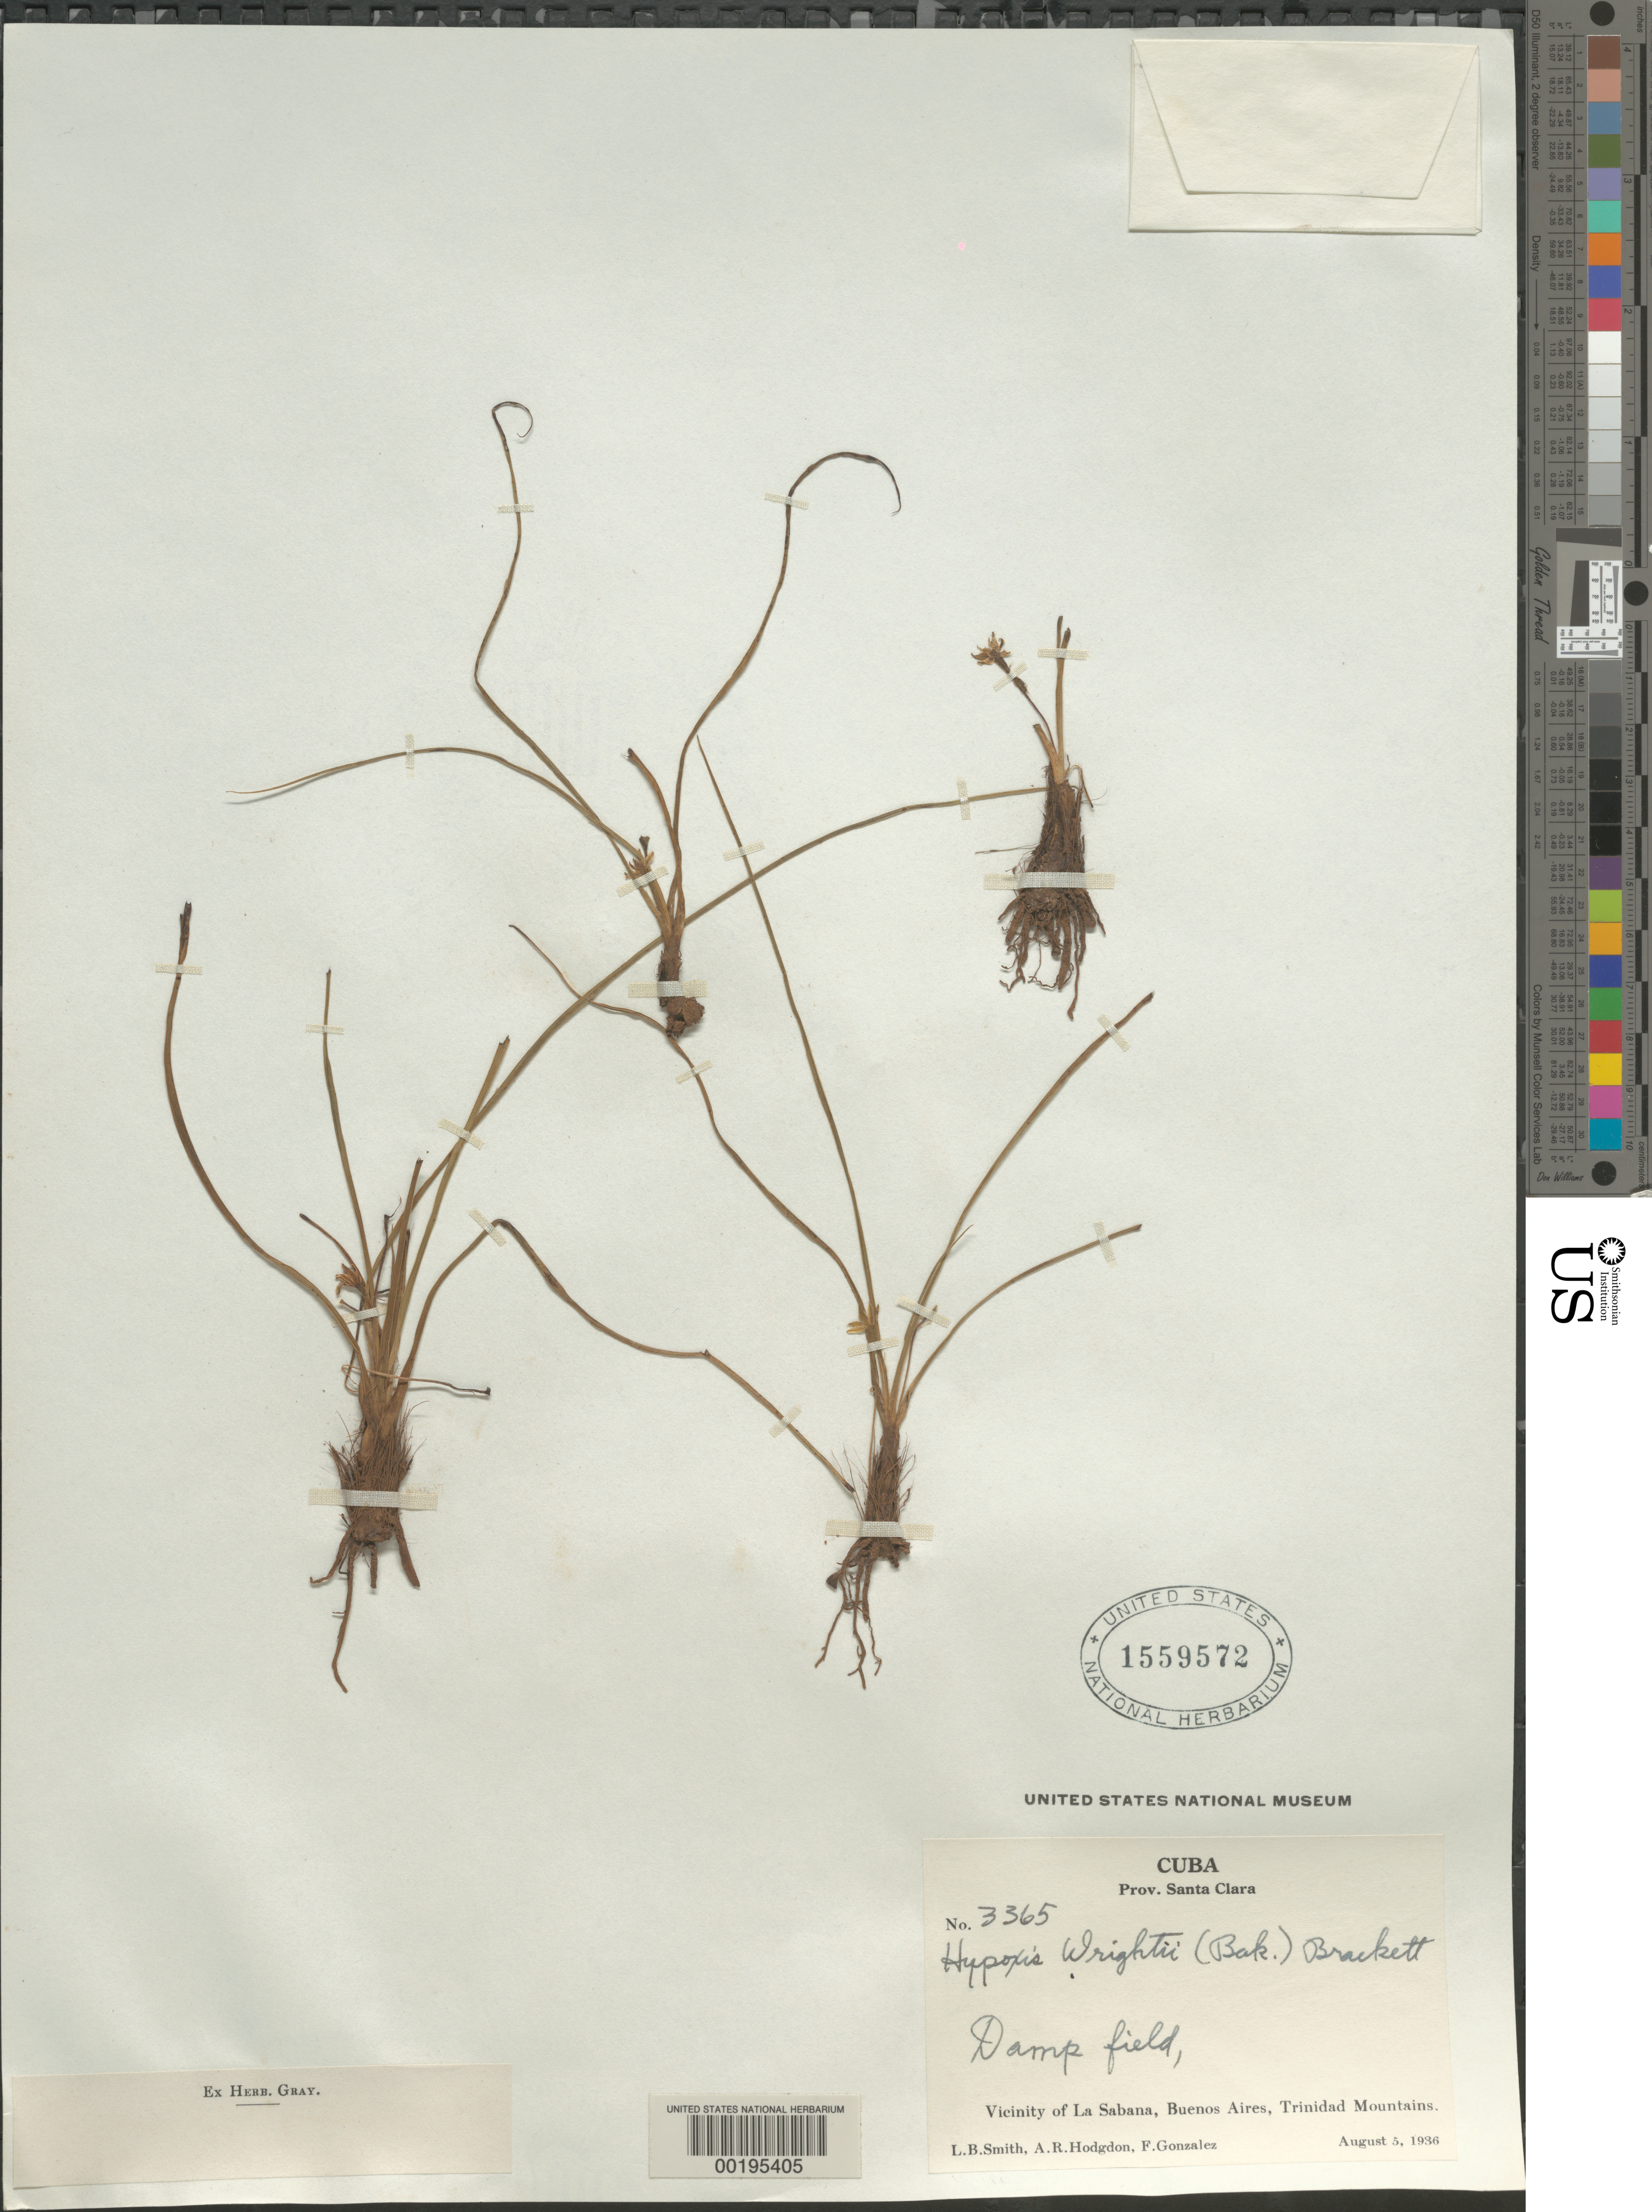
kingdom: Plantae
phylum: Tracheophyta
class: Liliopsida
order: Asparagales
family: Hypoxidaceae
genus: Hypoxis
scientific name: Hypoxis wrightii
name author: (Baker) Brackett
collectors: L. Smith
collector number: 3365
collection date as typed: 05 Aug 1936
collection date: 1936-08-05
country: Cuba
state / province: Las Villas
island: Greater Antilles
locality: Vicinity of la sabana, buenos aires, trinidad mountains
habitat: Damp field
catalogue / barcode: US 1559572